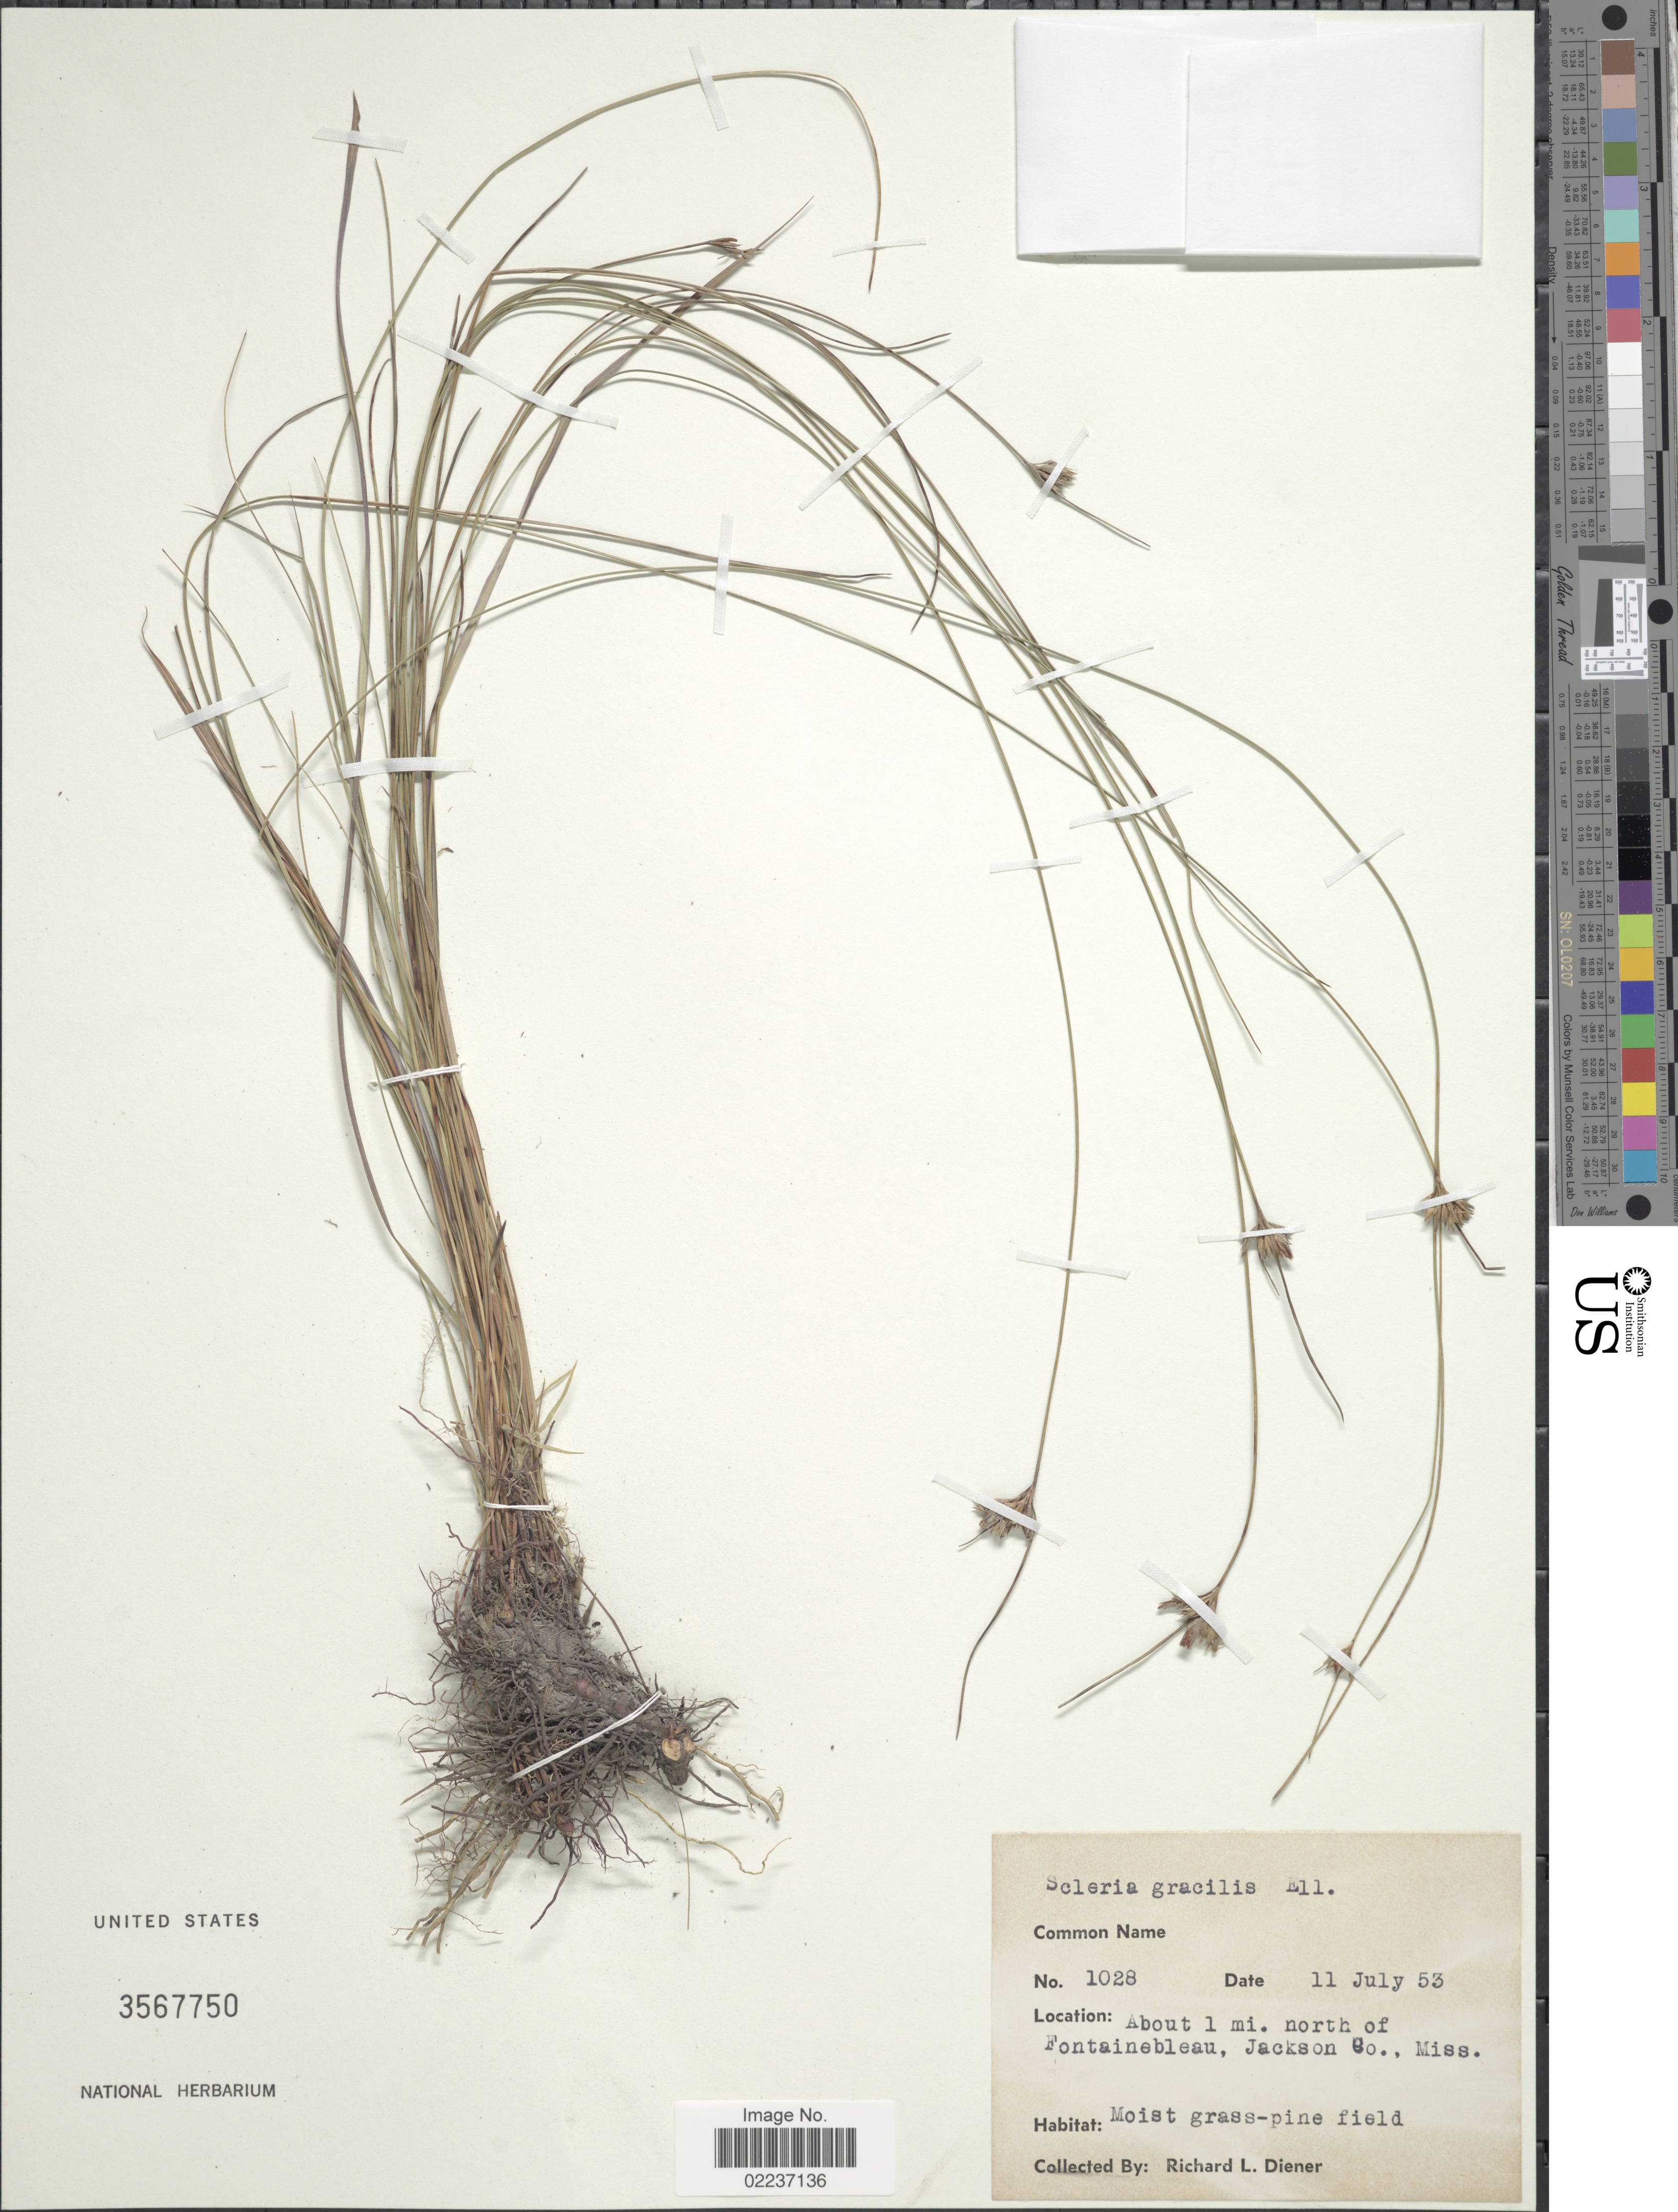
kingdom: Plantae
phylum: Tracheophyta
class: Liliopsida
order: Poales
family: Cyperaceae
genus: Scleria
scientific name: Scleria georgiana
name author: Core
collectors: R. Diener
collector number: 1028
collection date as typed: Transcribed d/m/y: 11/7/53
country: United States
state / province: Mississippi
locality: About 1 mi. north of Fontainebleu, Jackson Co., moist grass-pine field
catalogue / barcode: US 3567750